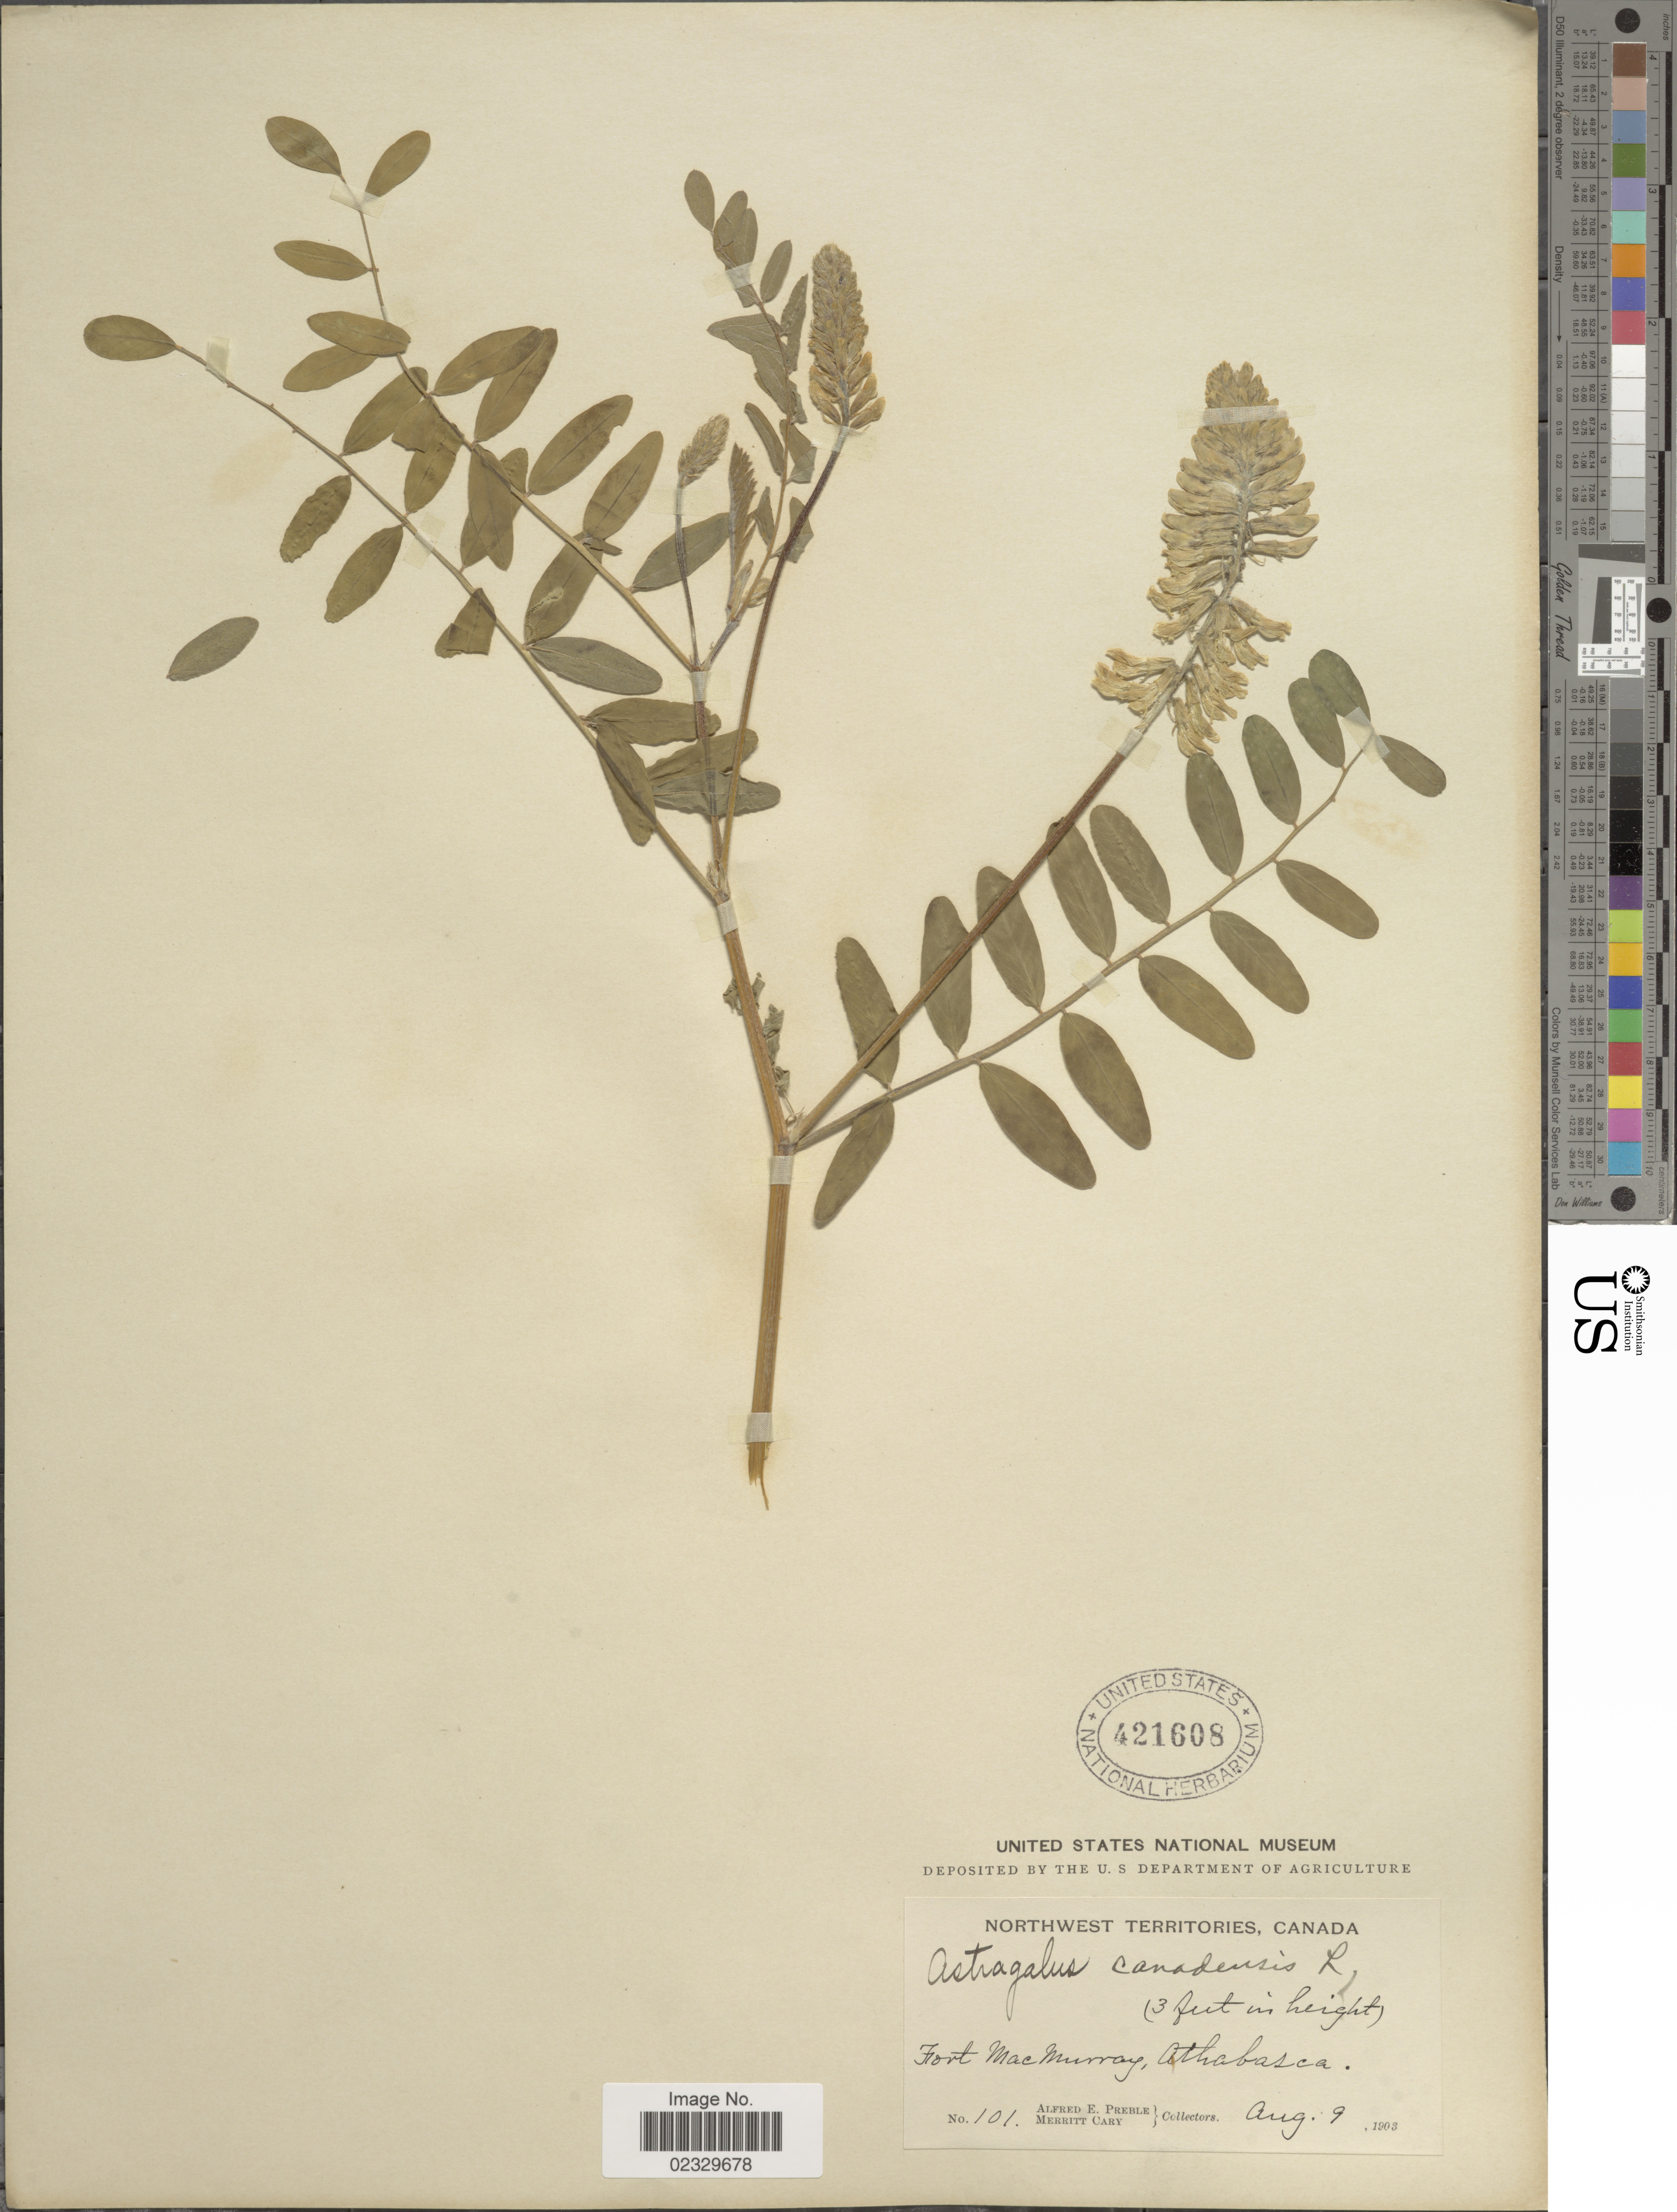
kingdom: Plantae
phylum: Tracheophyta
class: Magnoliopsida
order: Fabales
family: Fabaceae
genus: Astragalus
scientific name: Astragalus canadensis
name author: L.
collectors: A. Preble & M. Cary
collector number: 101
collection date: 1903-08-09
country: Canada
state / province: Northwest Territories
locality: Northwest Territories, Canada., Fort MacMurray, Athabasca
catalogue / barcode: US 421608